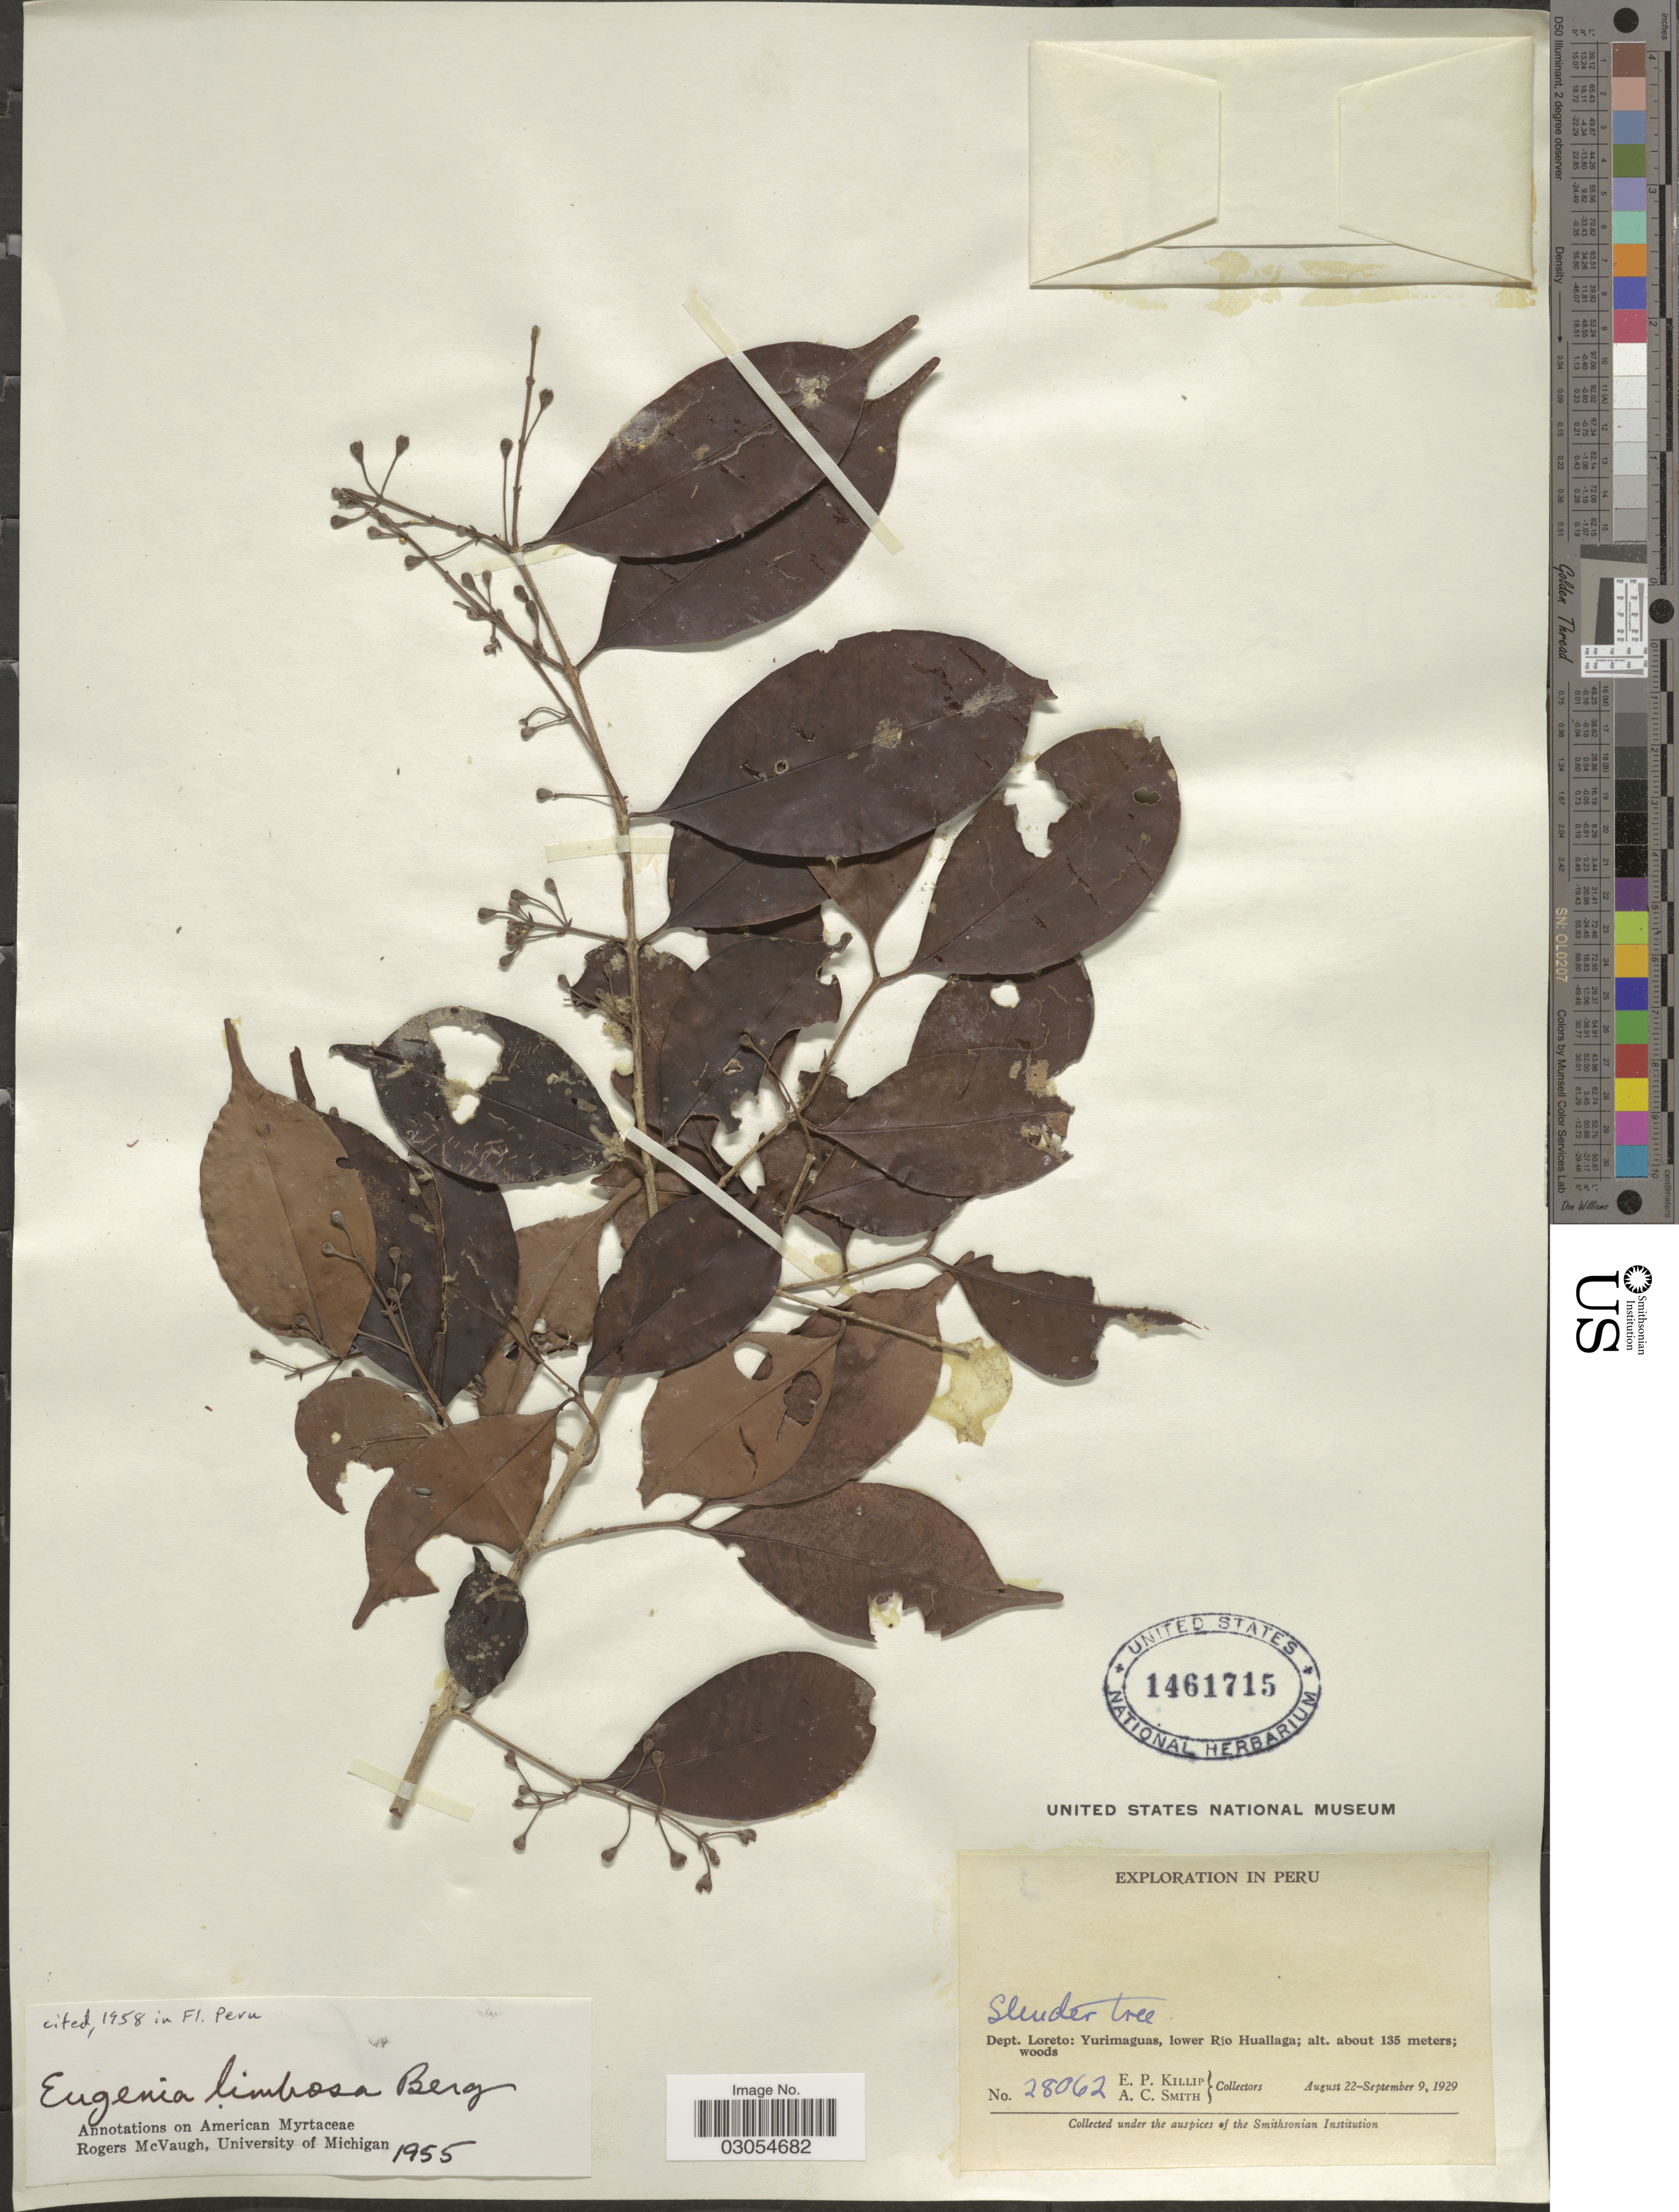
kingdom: Plantae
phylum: Tracheophyta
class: Magnoliopsida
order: Myrtales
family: Myrtaceae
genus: Eugenia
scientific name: Eugenia limbosa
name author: O. Berg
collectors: E. P. Killip & A. C. Smith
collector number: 28062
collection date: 1929-08-22/1929-09-09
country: Peru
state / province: Loreto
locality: Dept. Loreto: Yurimaguas, lower Río Huallaga.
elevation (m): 135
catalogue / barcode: US 1461715